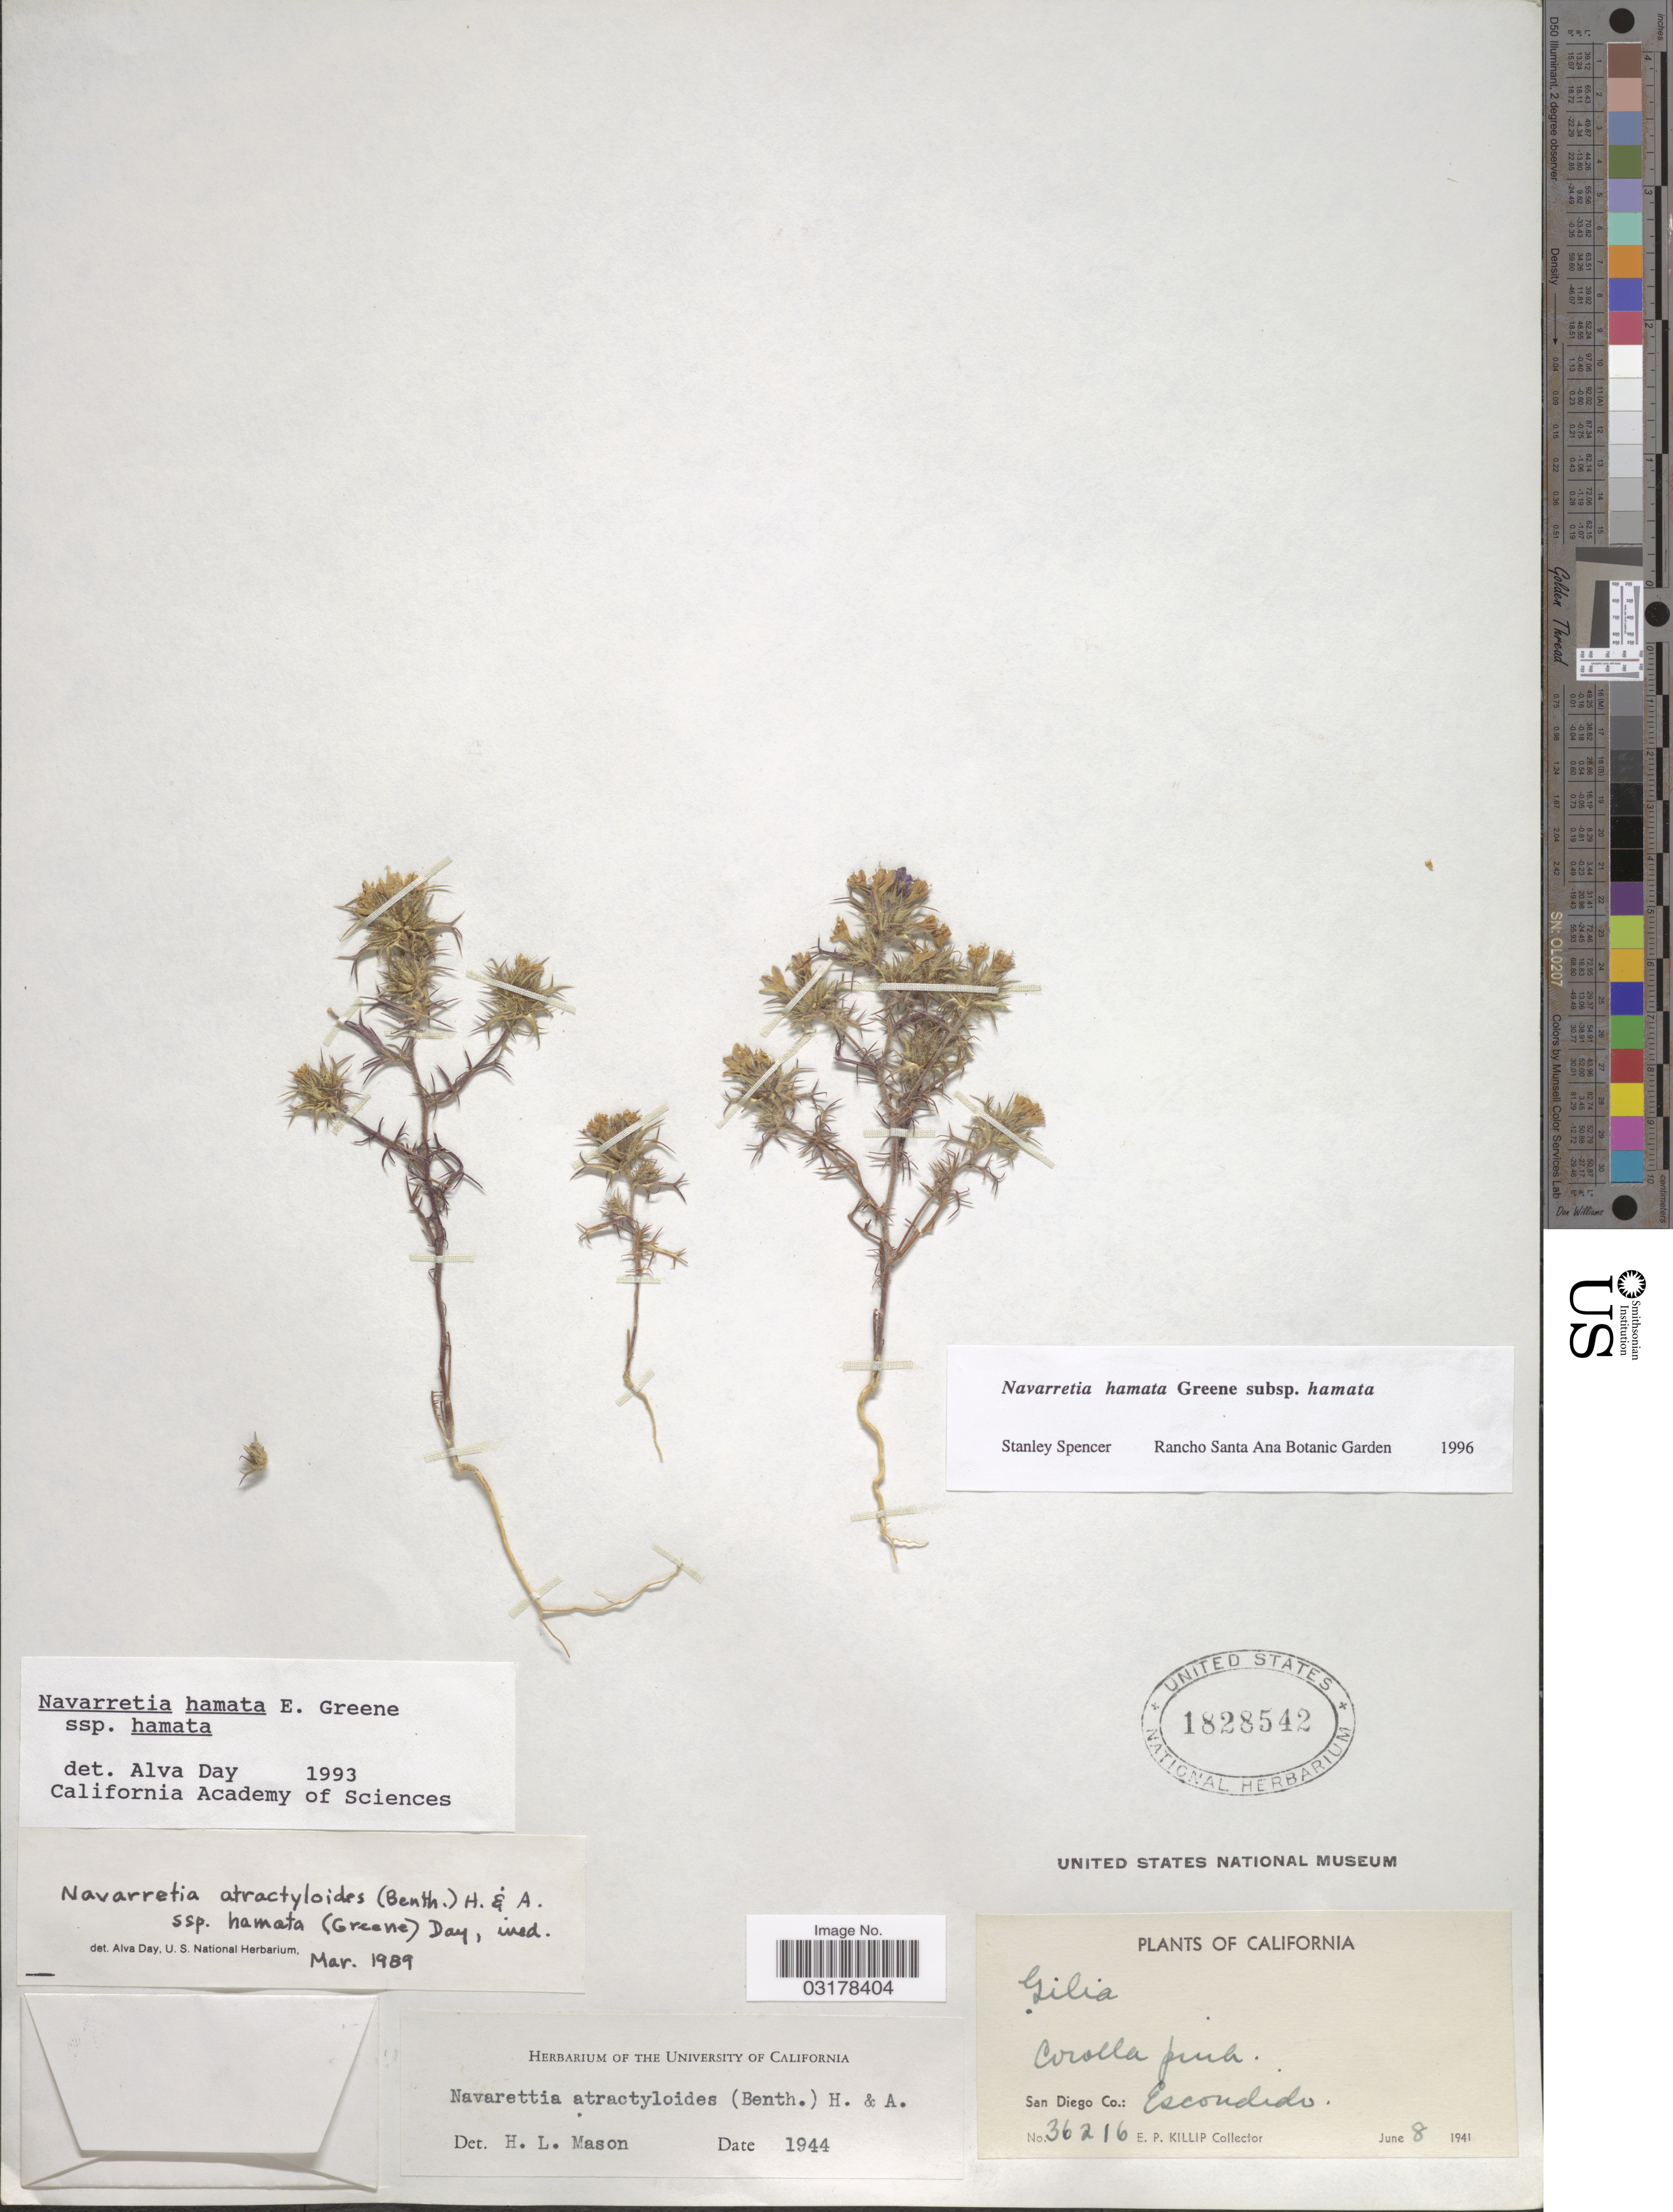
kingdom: Plantae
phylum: Tracheophyta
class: Magnoliopsida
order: Ericales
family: Polemoniaceae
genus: Navarretia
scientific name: Navarretia hamata var. hamata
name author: Greene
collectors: E. P. Killip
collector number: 36216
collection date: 1941-06-08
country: United States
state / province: California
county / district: San Diego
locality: San Diego Co.: Escondido.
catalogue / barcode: US 1828542